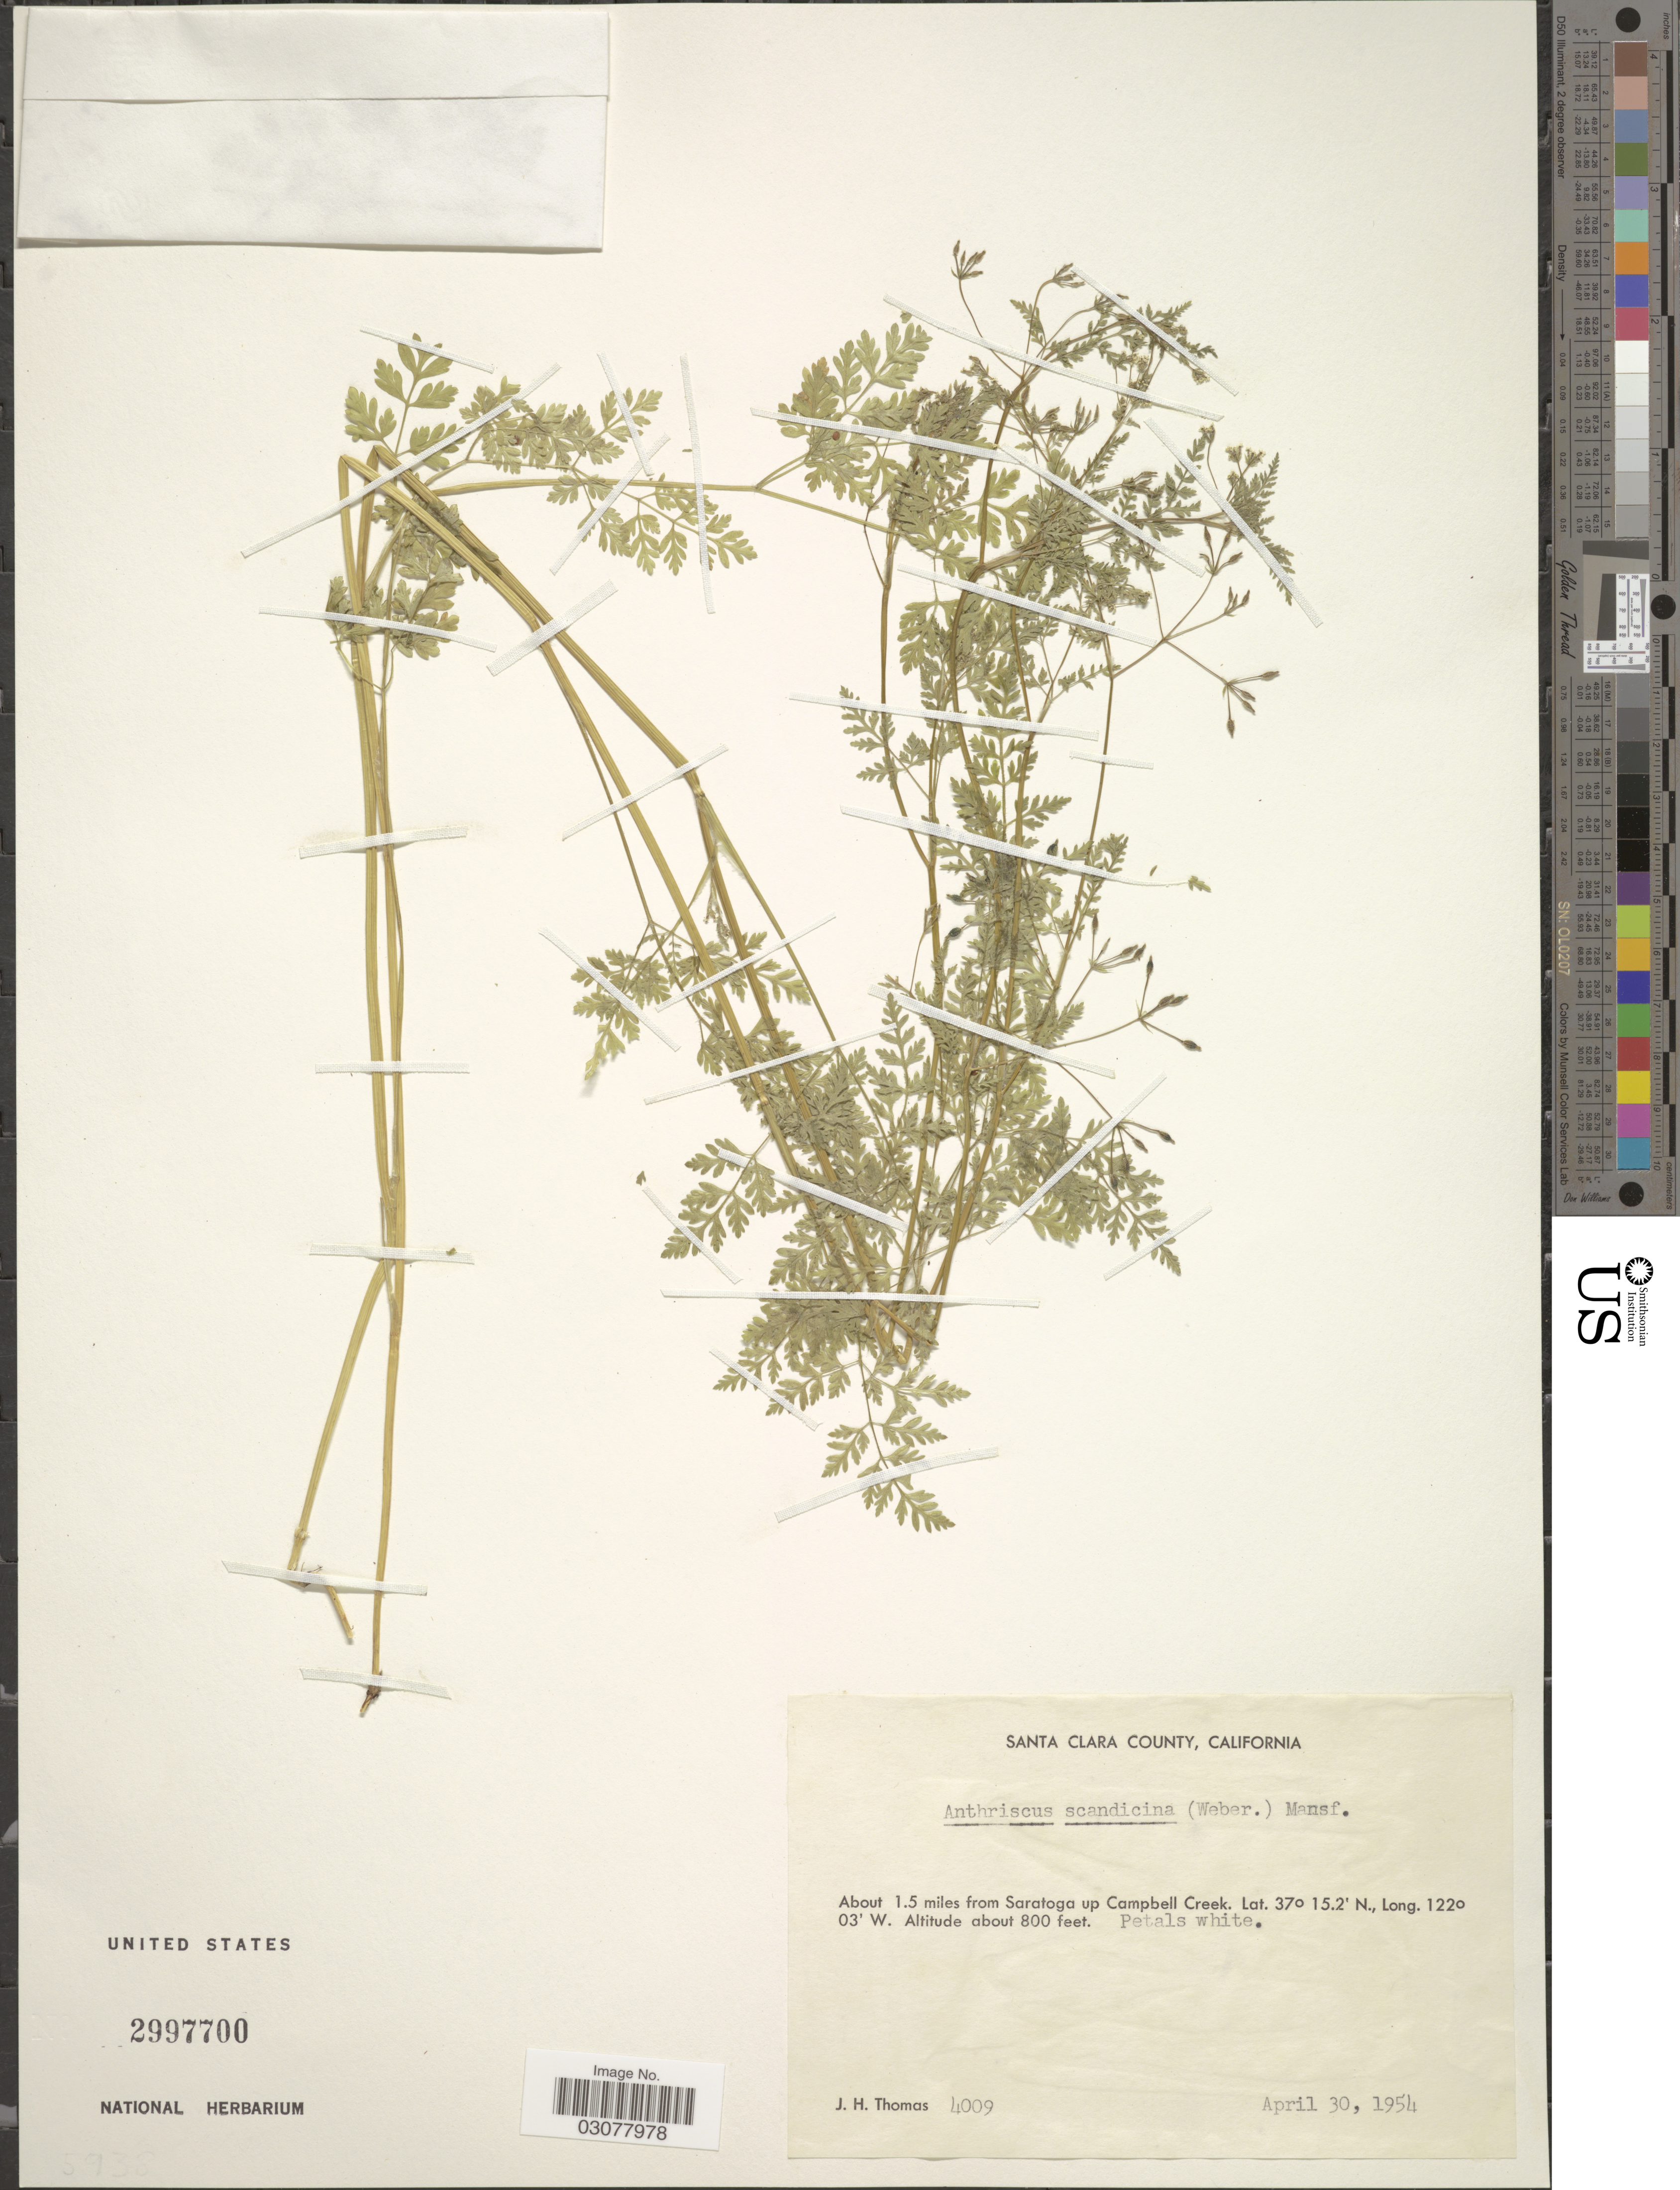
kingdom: Plantae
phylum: Tracheophyta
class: Magnoliopsida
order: Apiales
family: Apiaceae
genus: Anthriscus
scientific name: Anthriscus caucalis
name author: M. Bieb.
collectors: J. H. Thomas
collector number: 4009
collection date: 1954-04-30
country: United States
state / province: California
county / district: Santa Clara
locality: Santa Clara County, About 1.5 miles from Saratoga up Campbell Creek.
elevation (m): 244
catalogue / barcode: US 2997700